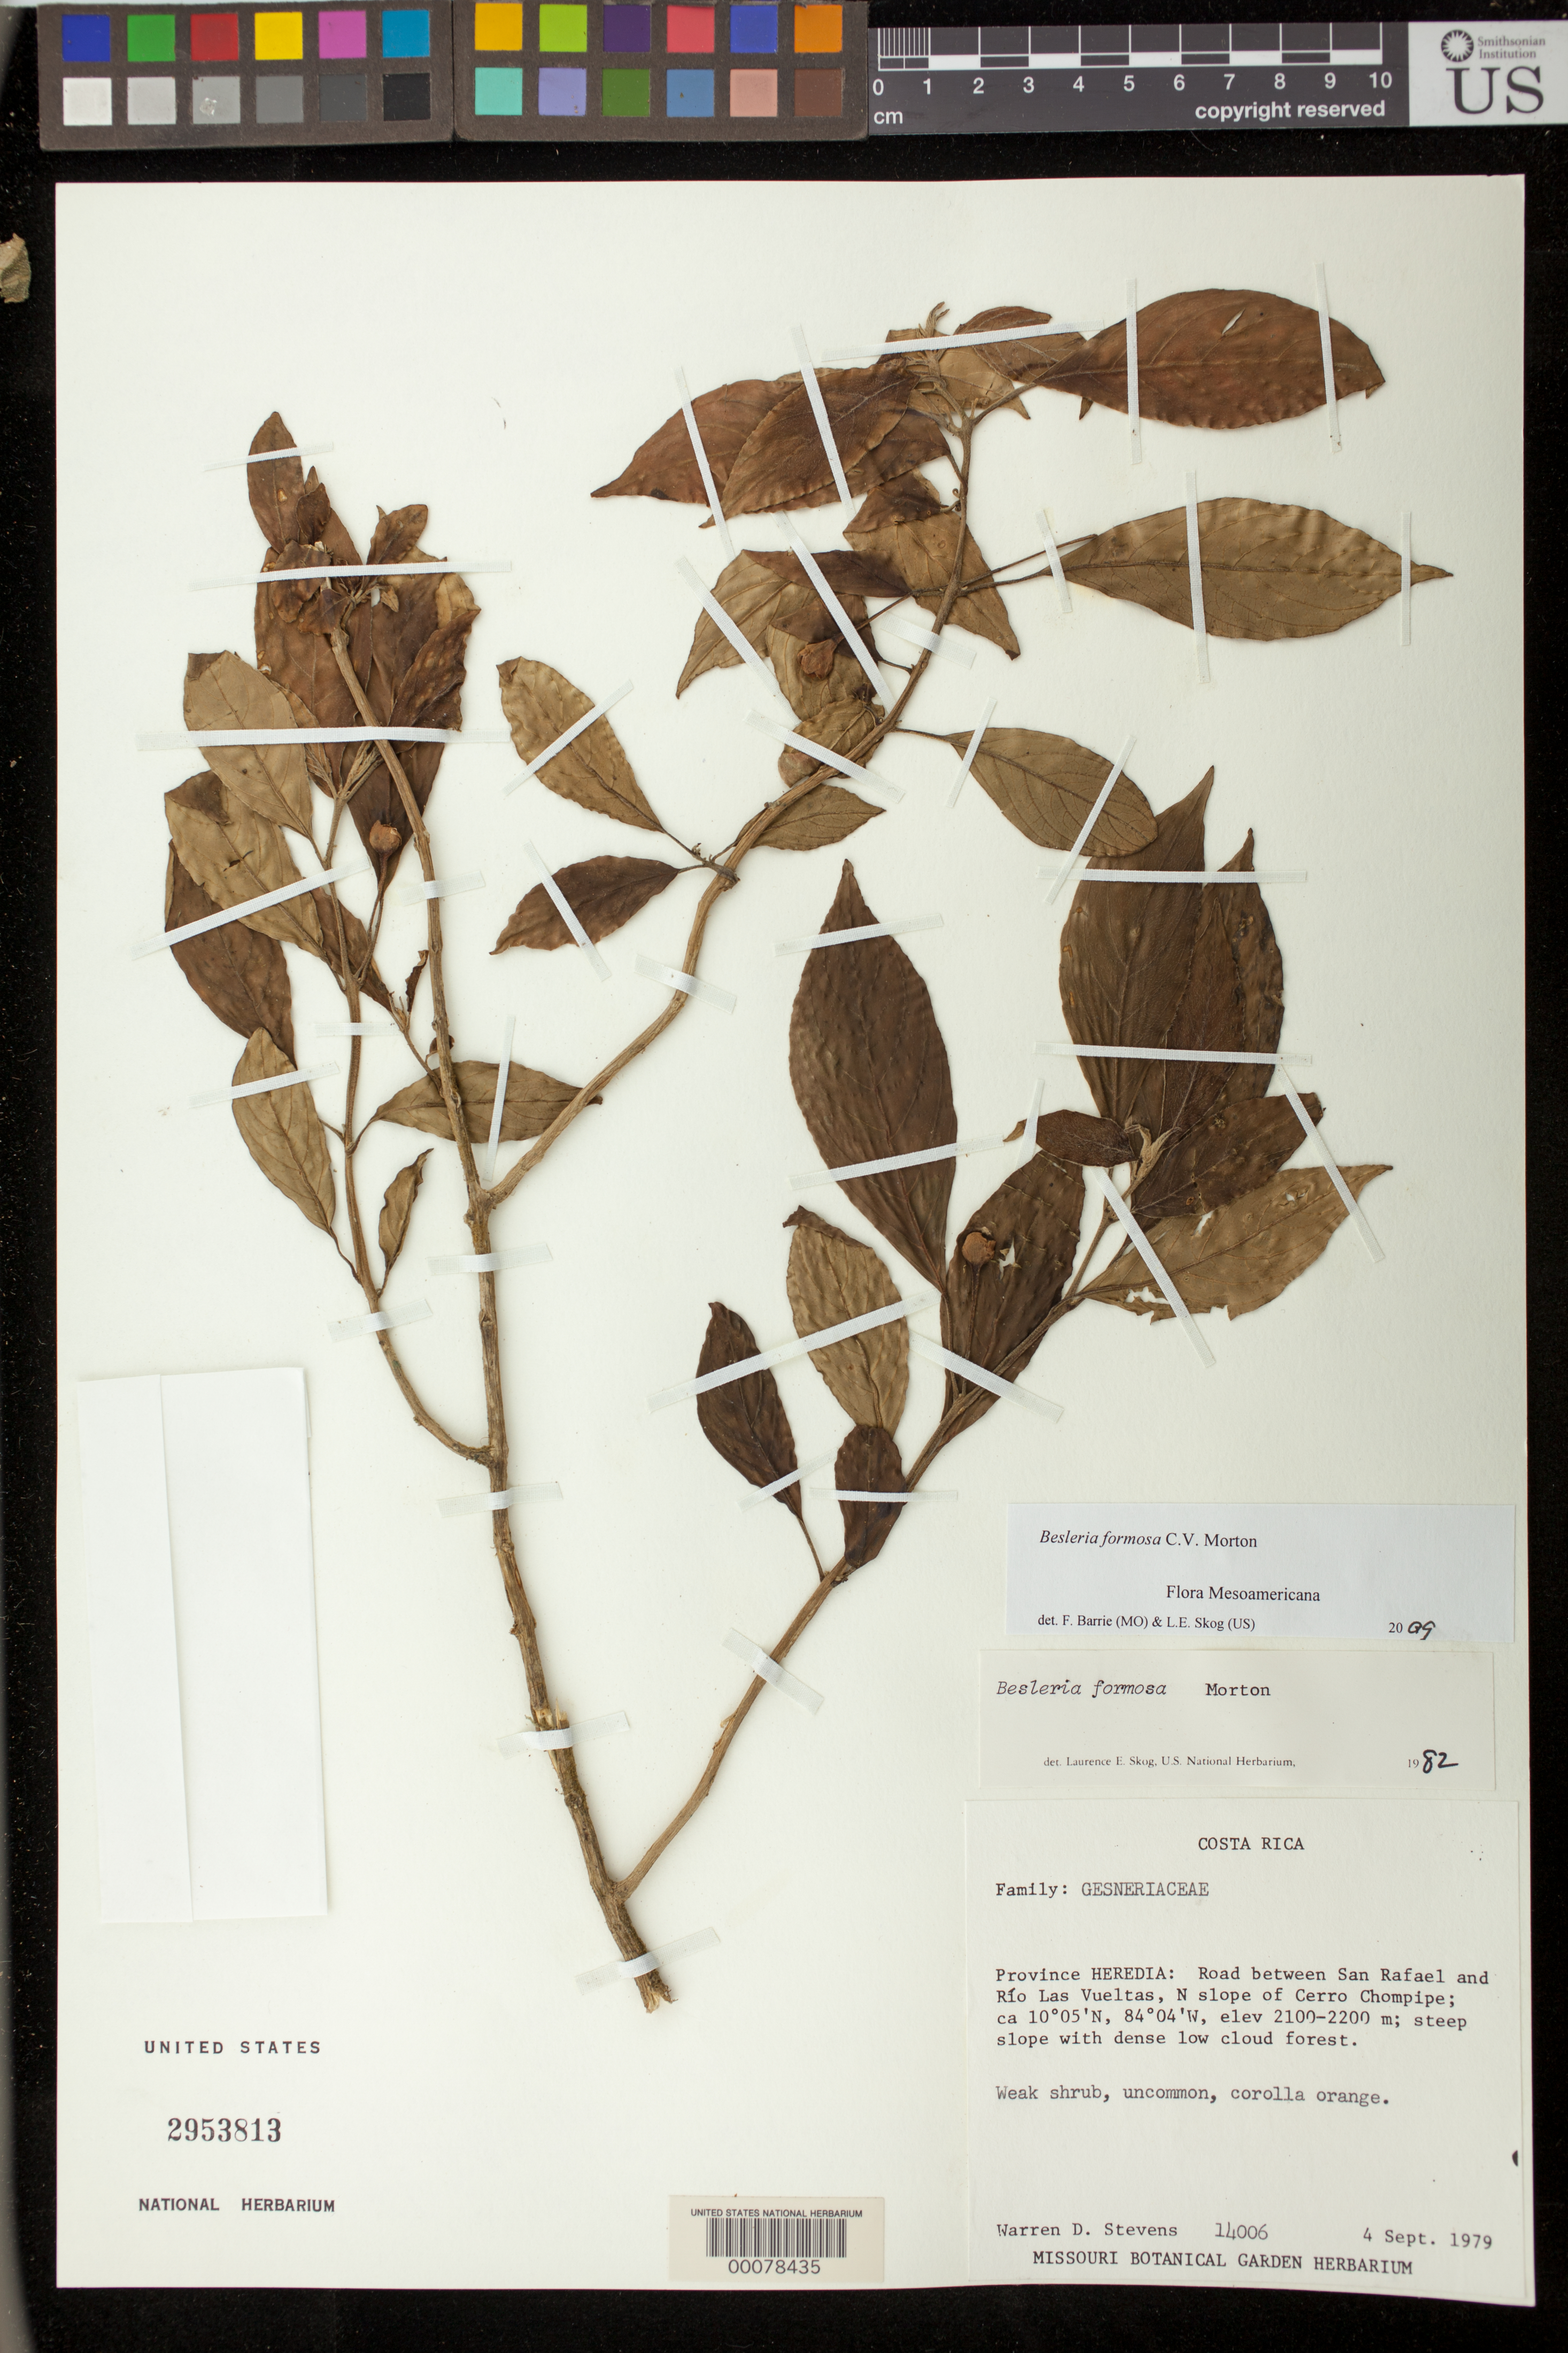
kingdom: Plantae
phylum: Tracheophyta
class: Magnoliopsida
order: Lamiales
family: Gesneriaceae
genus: Besleria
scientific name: Besleria amabilis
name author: C.V. Morton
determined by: Skog, Laurence E.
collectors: W. D. Stevens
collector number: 14006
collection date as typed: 04 Sep 1979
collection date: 1979-09-04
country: Costa Rica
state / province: Heredia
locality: Road between San Rafael and Rio las Vueltas, N slope of Cerro Chompipe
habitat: Steep slope with dense low cloud forest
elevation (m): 2100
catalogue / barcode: US 2953813